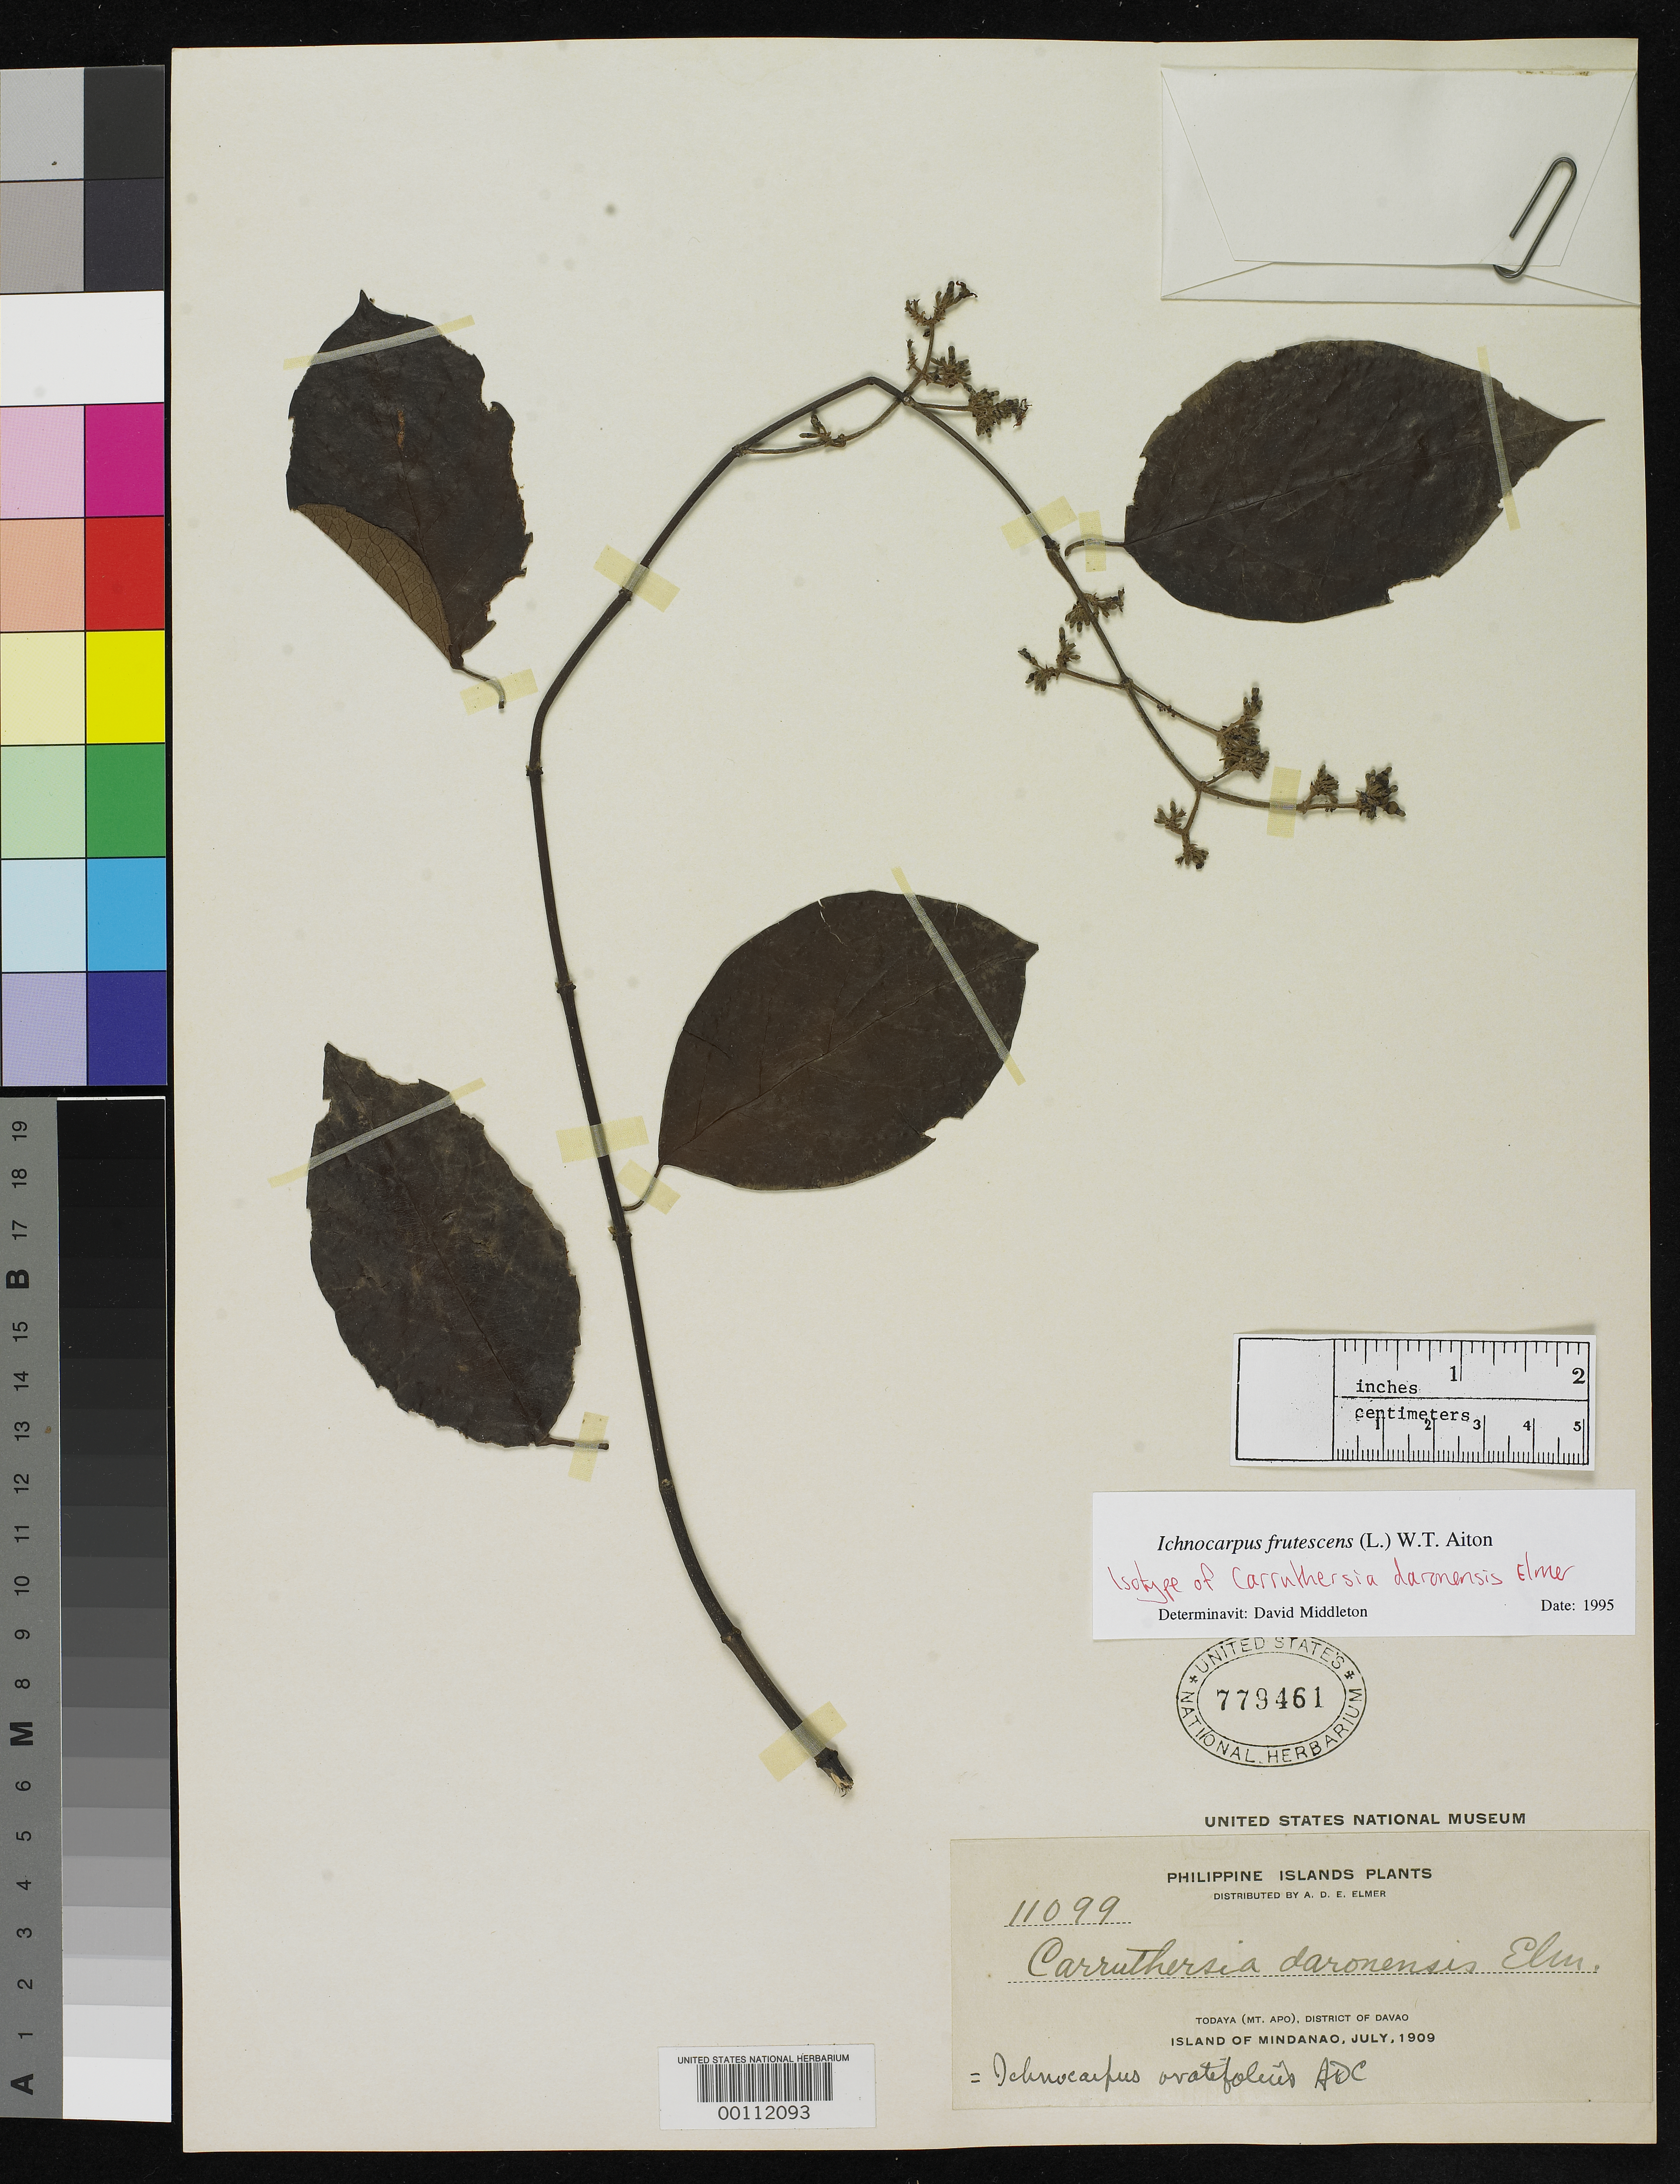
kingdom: Plantae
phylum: Tracheophyta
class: Magnoliopsida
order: Gentianales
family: Apocynaceae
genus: Carruthersia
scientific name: Carruthersia daronensis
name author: Elmer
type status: Isosyntype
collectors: A. D. E. Elmer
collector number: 11099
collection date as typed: Jun 1909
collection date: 1909-06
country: Philippines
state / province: Davao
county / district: Davao del Sur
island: Mindanao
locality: Todaya, Mt. Apo.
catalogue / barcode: US 779461